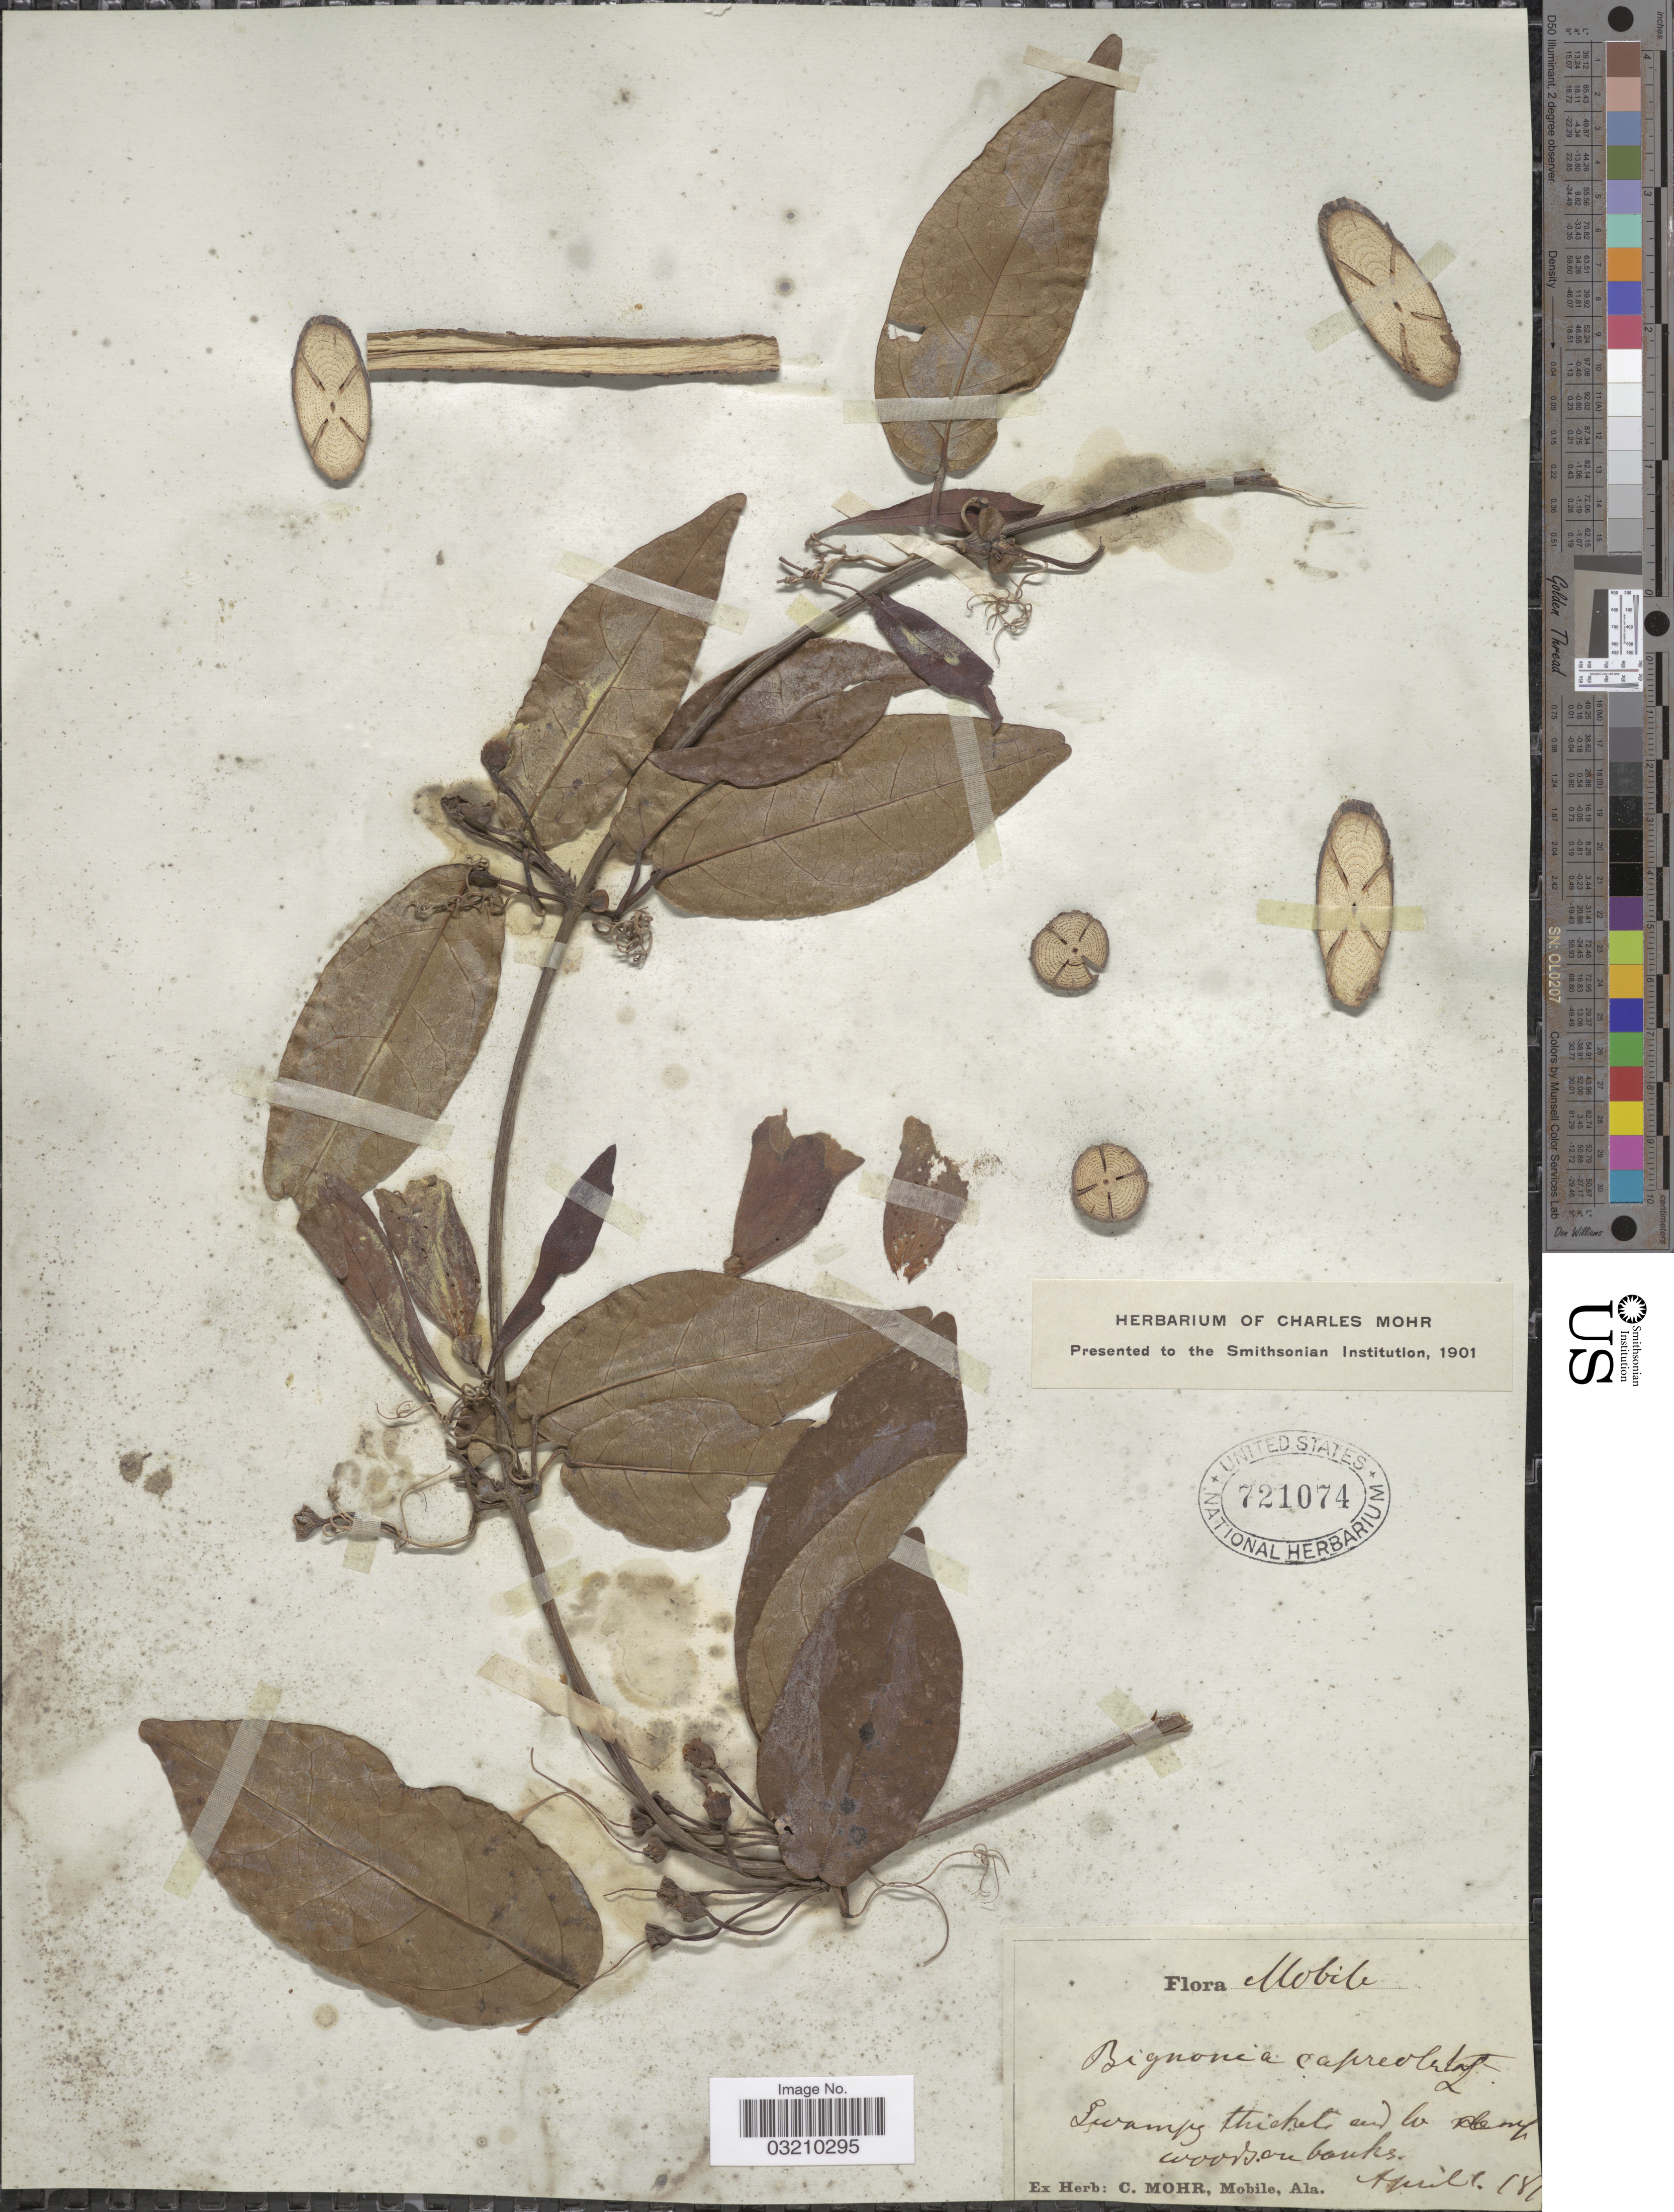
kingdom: Plantae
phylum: Tracheophyta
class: Magnoliopsida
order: Lamiales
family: Bignoniaceae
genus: Bignonia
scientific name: Bignonia capreolata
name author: L.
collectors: ex herb. C. Mohr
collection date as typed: april 1 187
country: United States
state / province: Alabama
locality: Mobile.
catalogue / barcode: US 721074